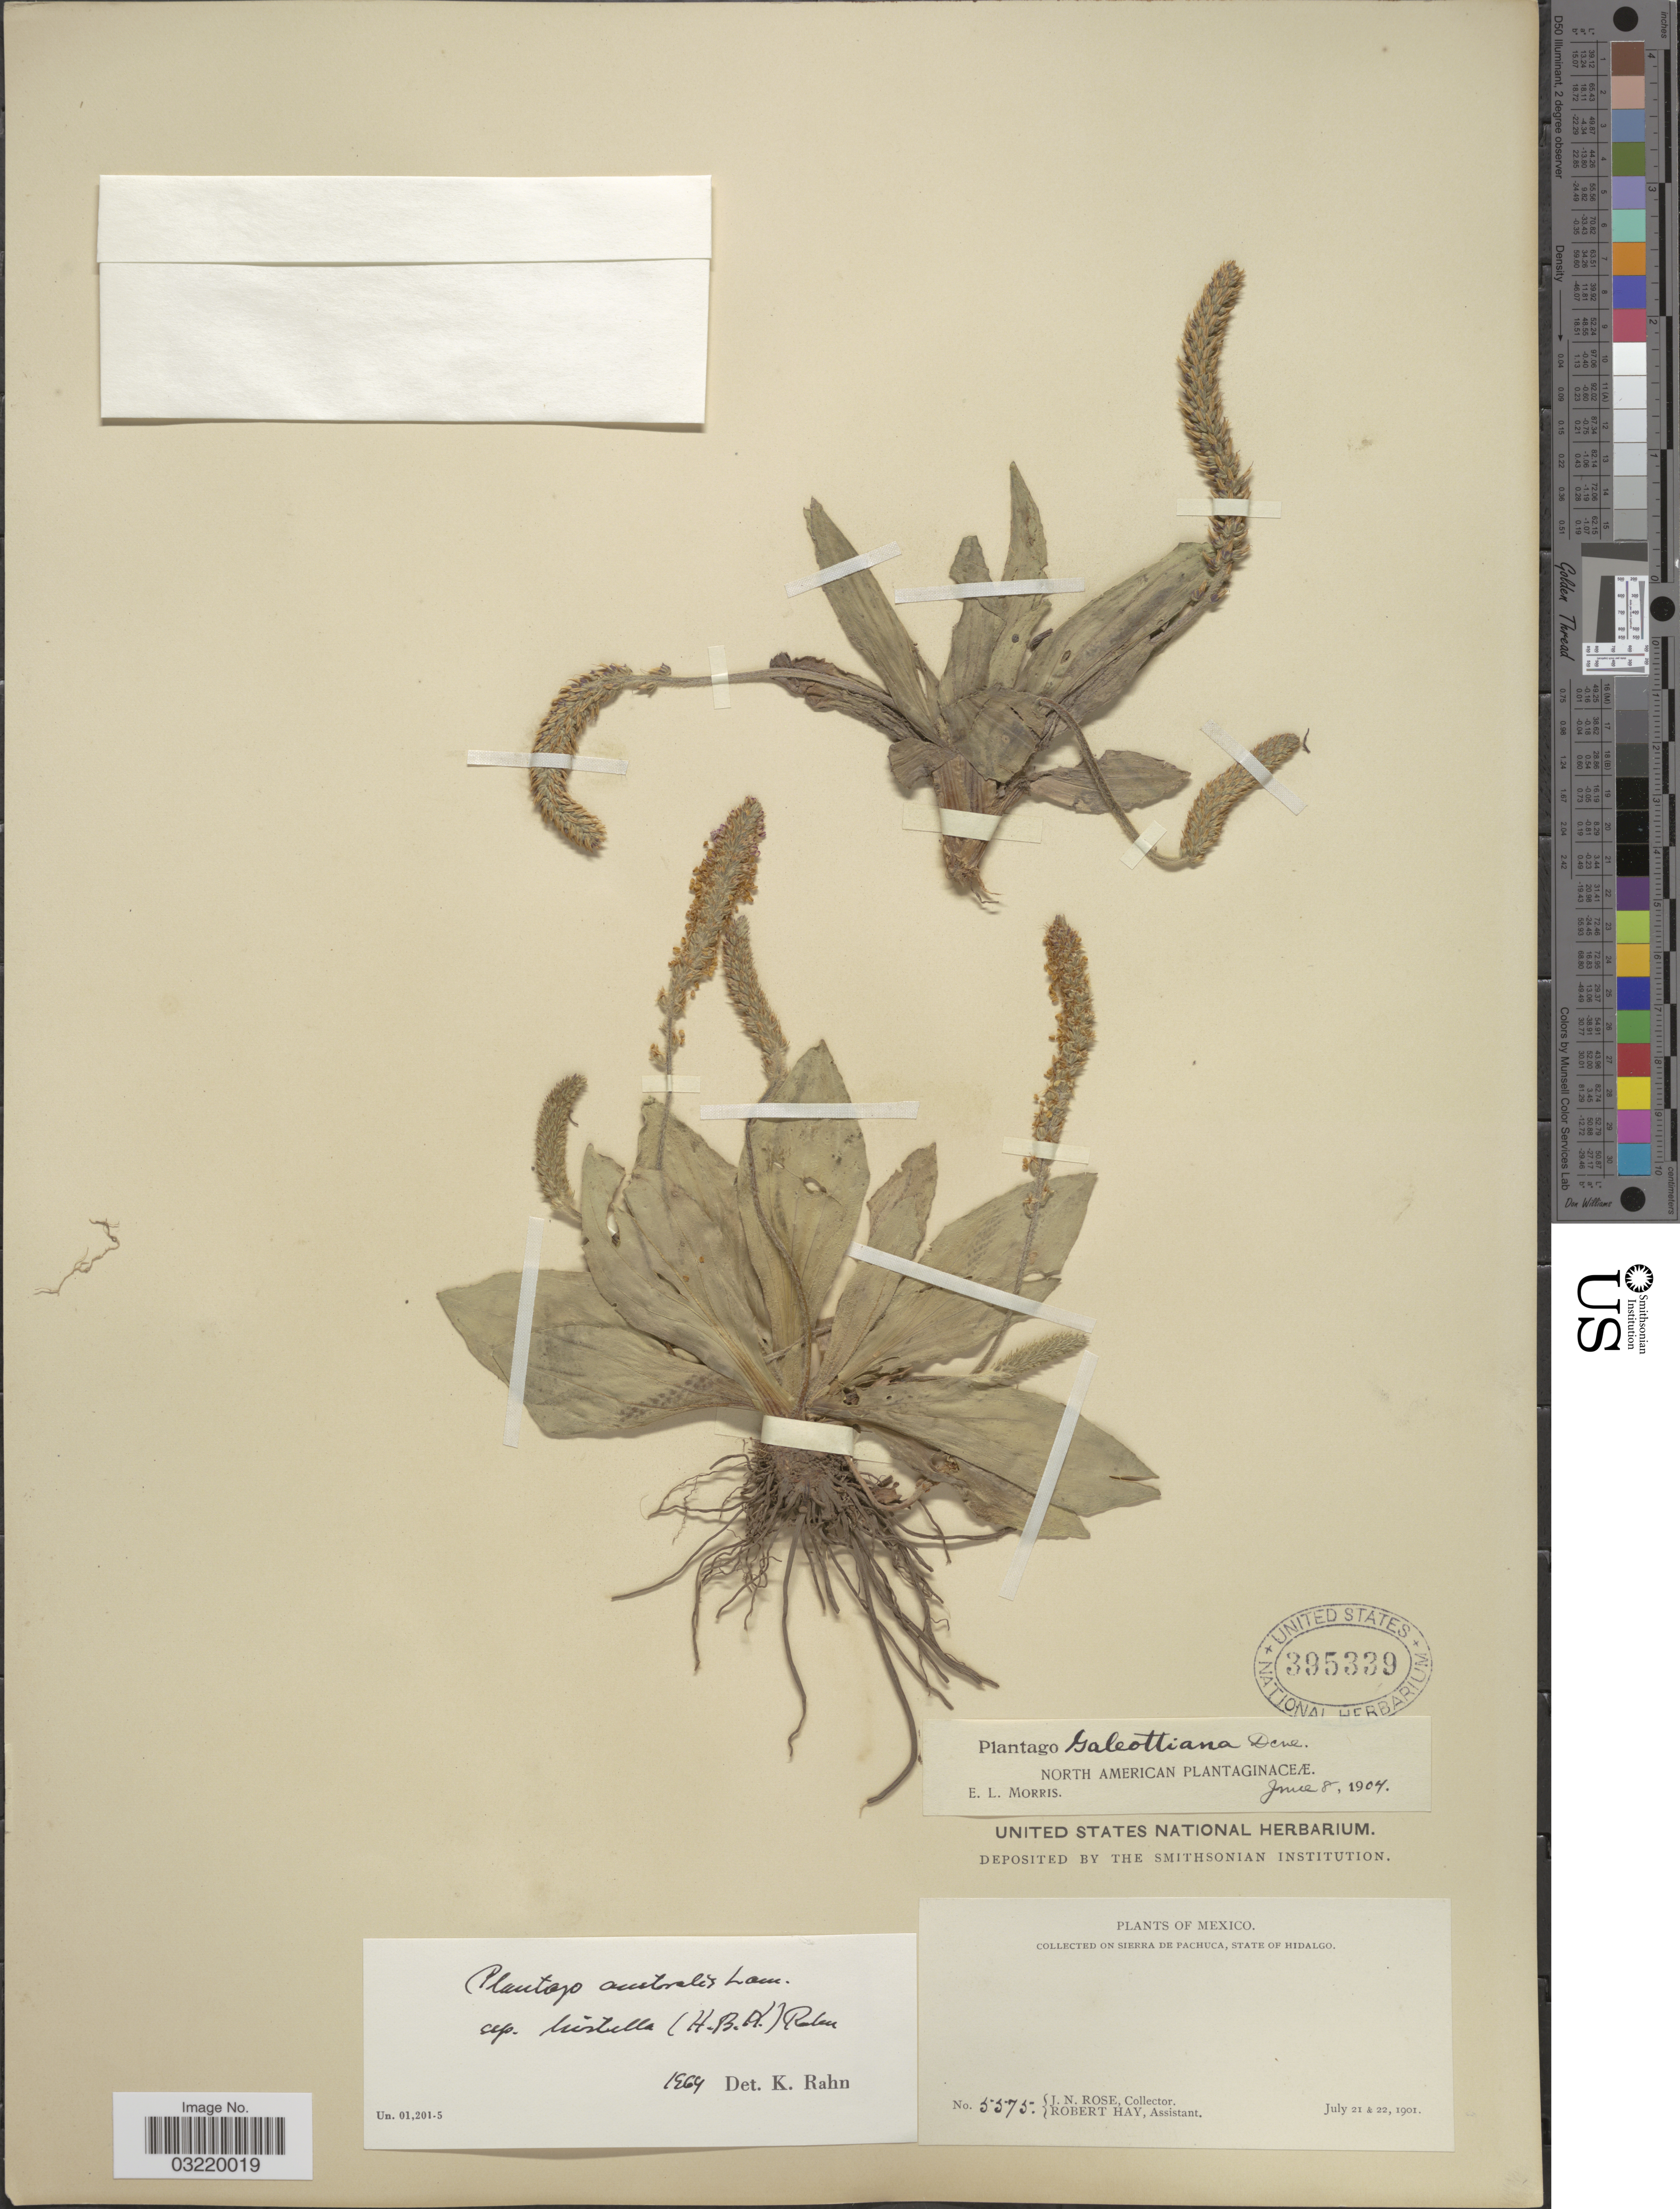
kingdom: Plantae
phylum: Tracheophyta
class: Magnoliopsida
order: Lamiales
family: Plantaginaceae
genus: Plantago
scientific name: Plantago australis subsp. hirtella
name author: (Kunth) Rahn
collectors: J. N. Rose & R. Hay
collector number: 5575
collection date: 1901-07-21/1901-07-22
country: Mexico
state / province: Hidalgo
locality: Sierra de Pachuca.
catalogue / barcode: US 395339